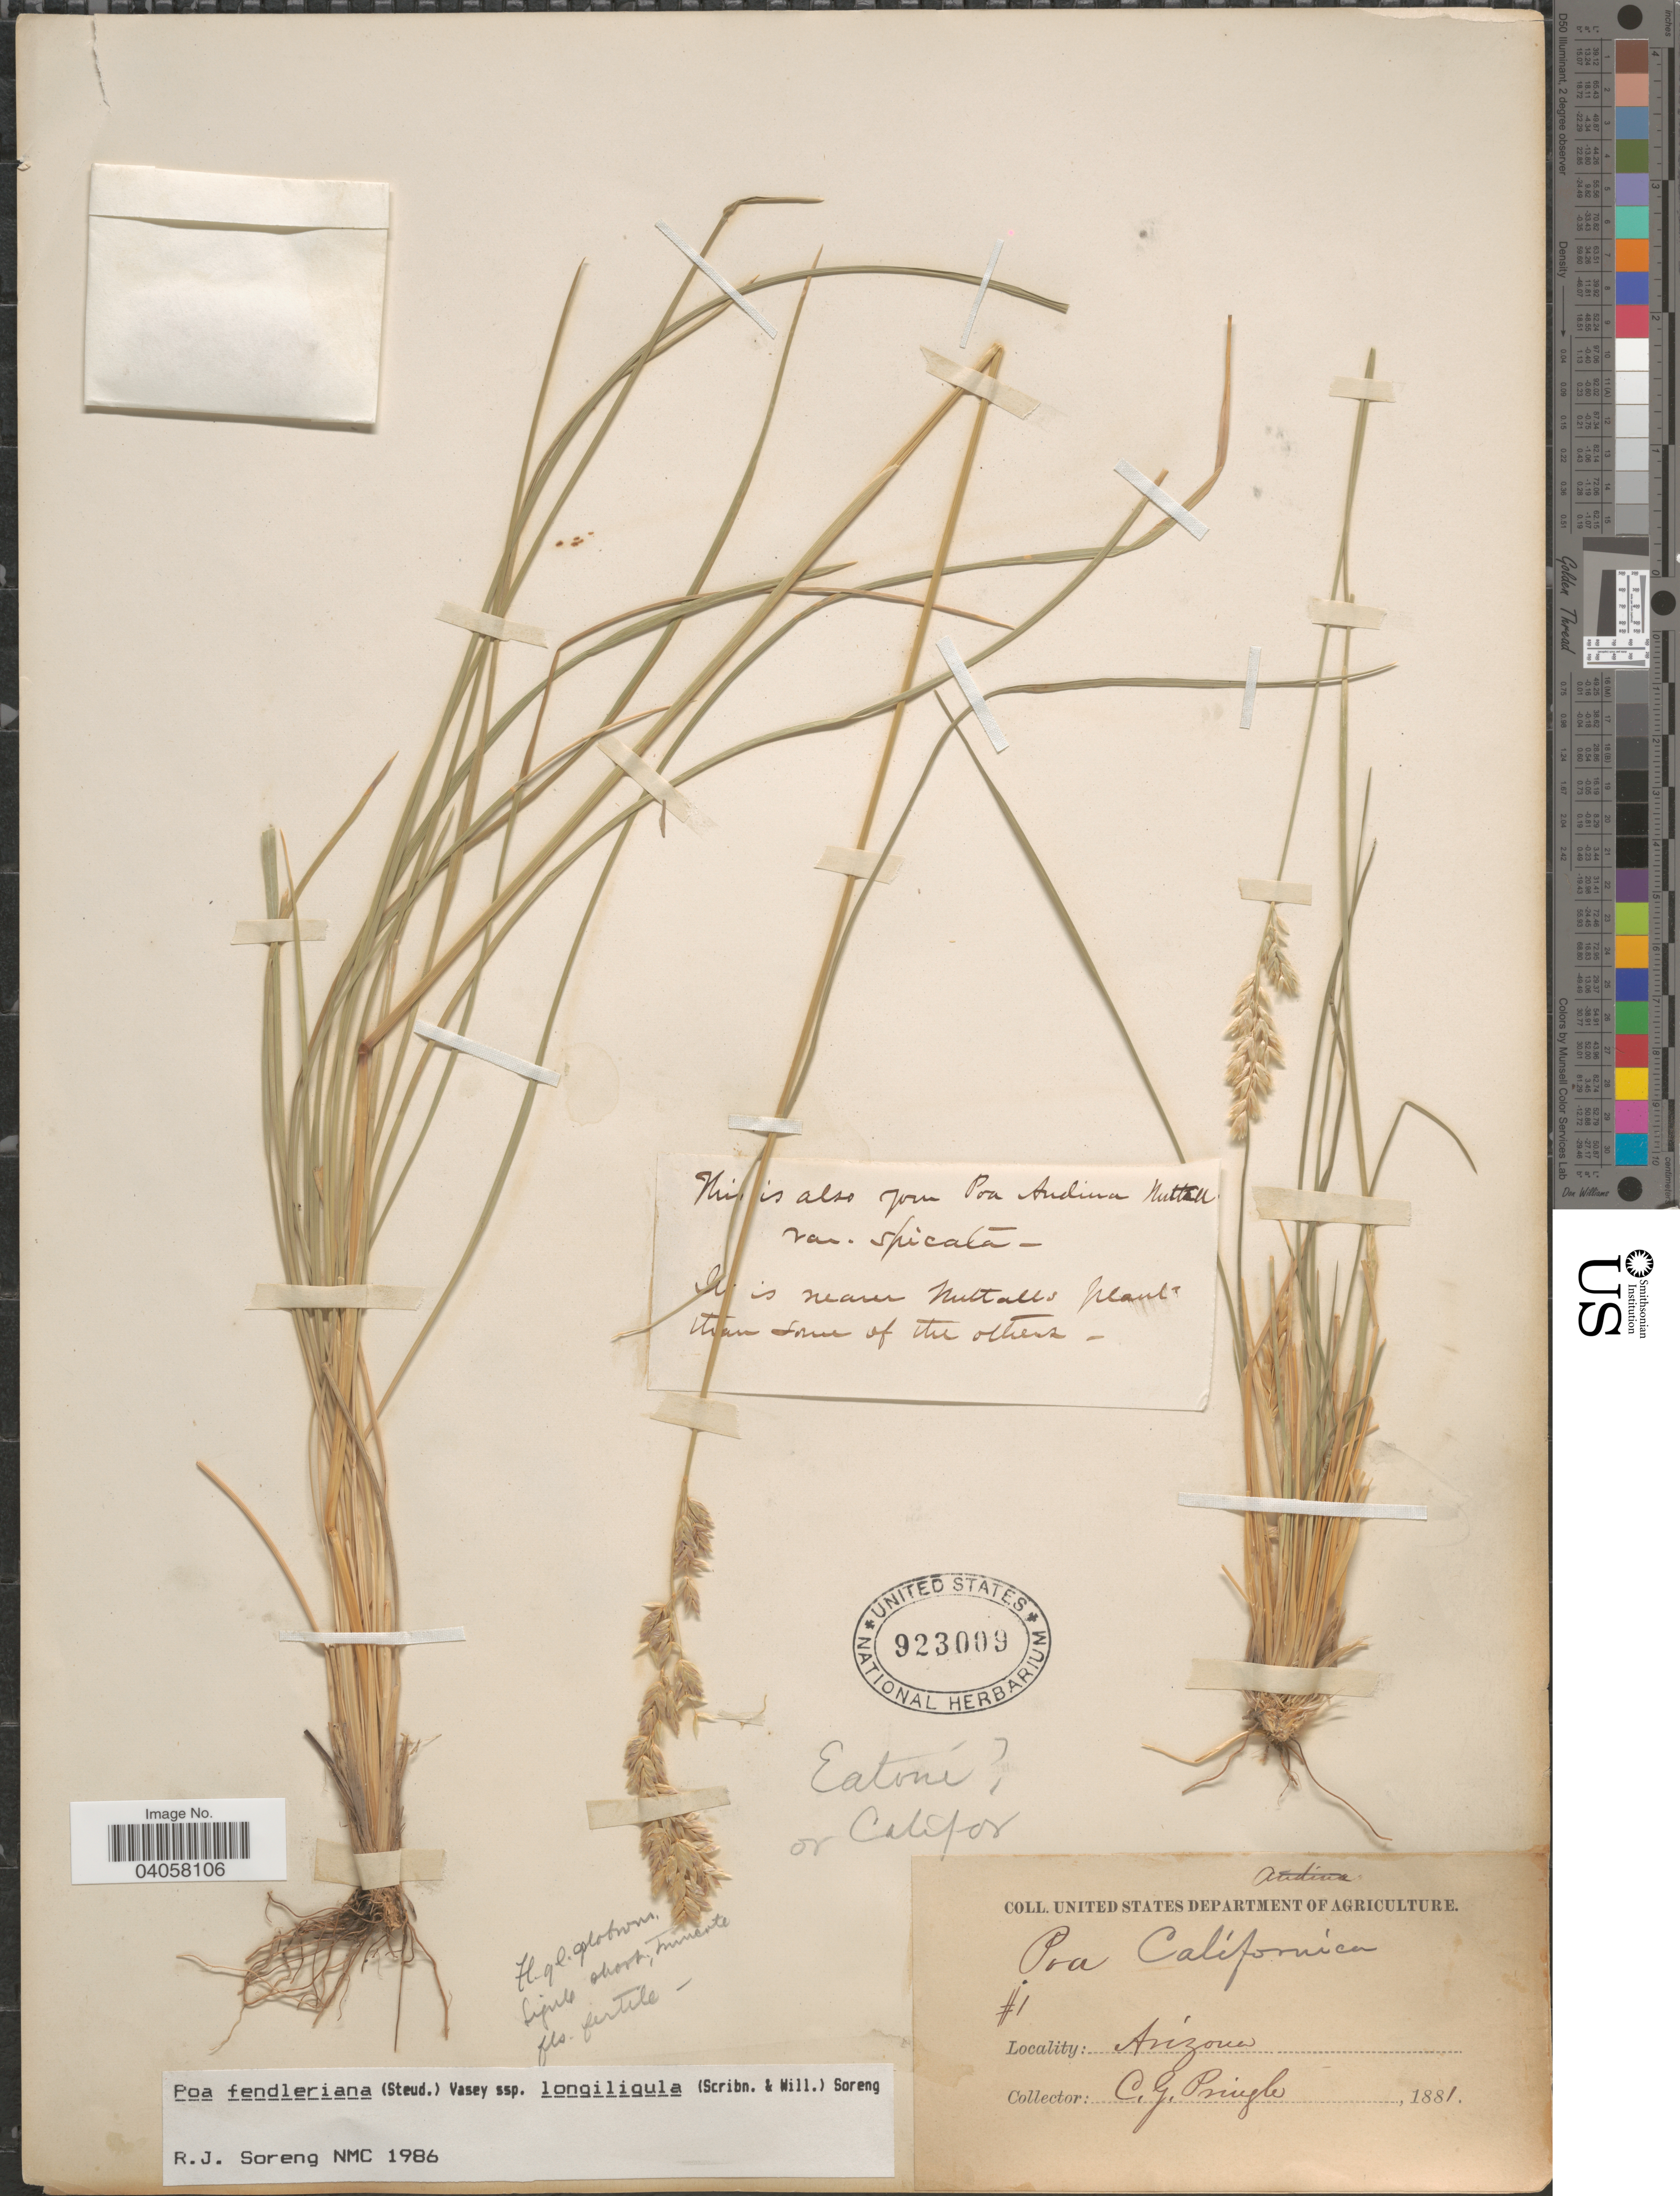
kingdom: Plantae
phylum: Tracheophyta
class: Liliopsida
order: Poales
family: Poaceae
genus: Poa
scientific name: Poa fendleriana subsp. longiligula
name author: (Scribn. & T.A. Williams) Soreng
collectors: C. G. Pringle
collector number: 1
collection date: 1881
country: United States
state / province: Arizona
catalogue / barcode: US 923009